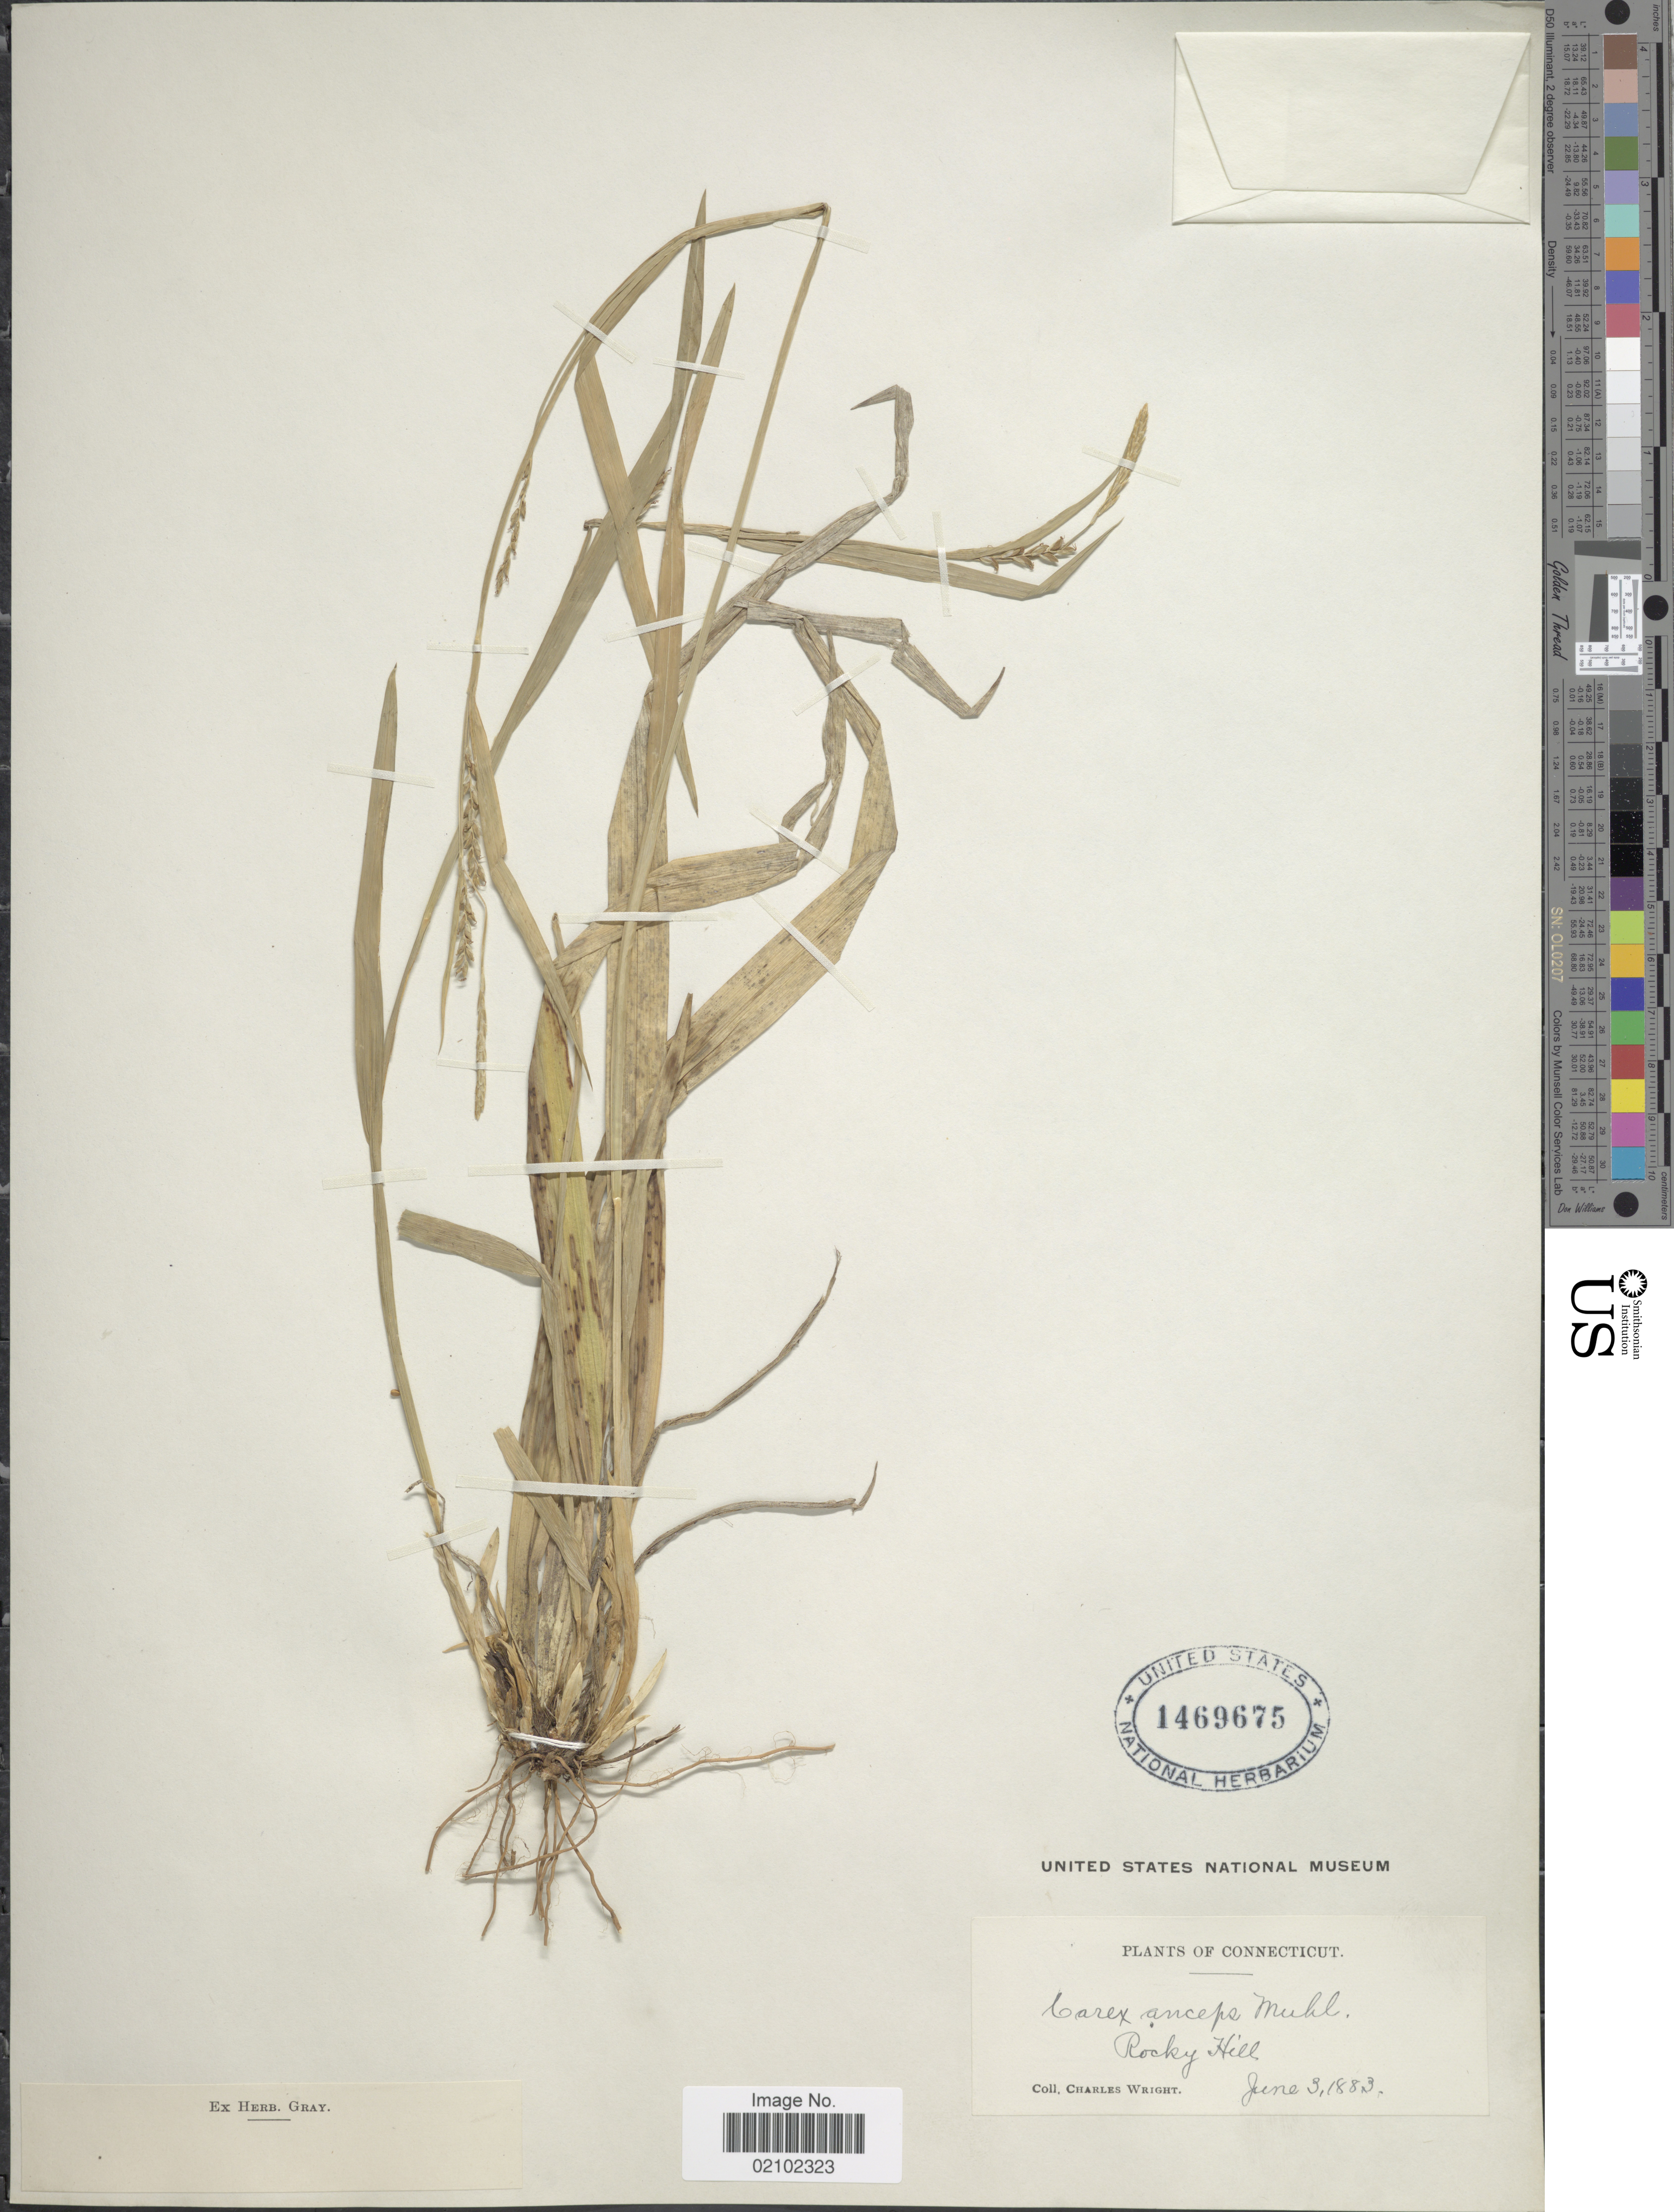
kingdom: Plantae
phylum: Tracheophyta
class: Liliopsida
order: Poales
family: Cyperaceae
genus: Carex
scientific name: Carex laxiflora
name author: Lam.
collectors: C. H. Wright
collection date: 1883-06-03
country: United States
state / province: Connecticut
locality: Rocky Hill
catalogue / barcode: US 1469675